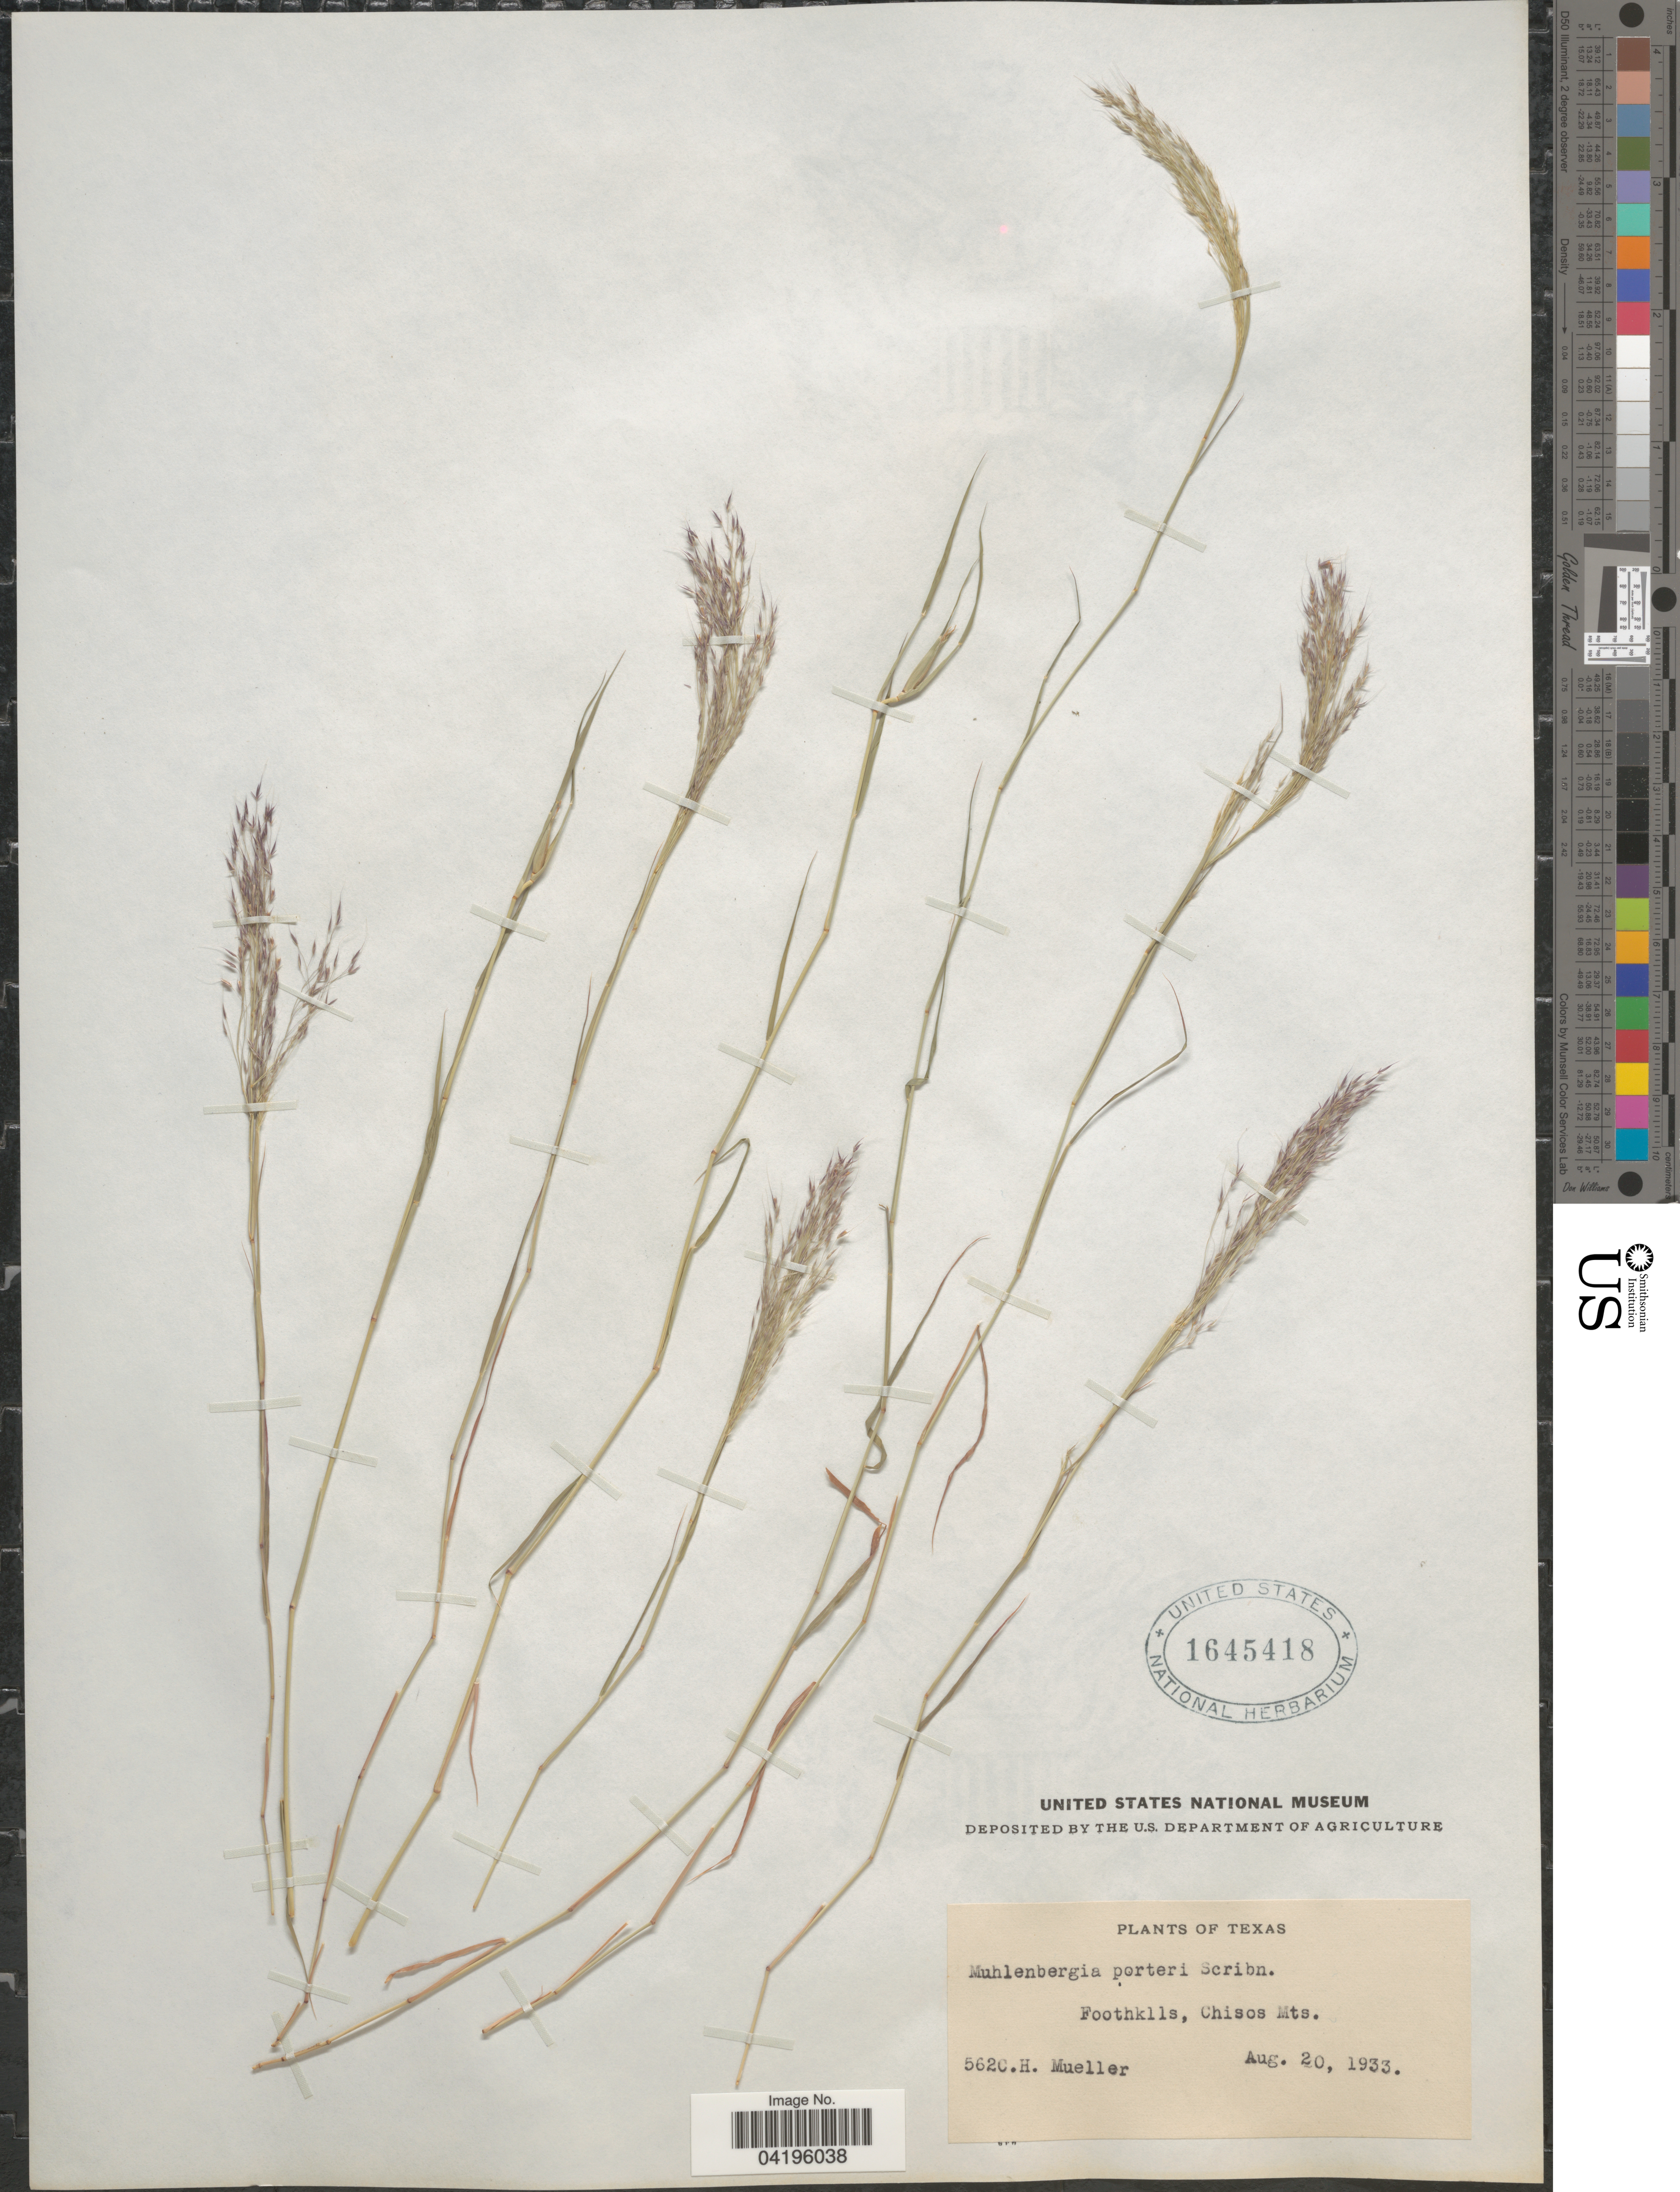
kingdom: Plantae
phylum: Tracheophyta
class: Liliopsida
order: Poales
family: Poaceae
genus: Muhlenbergia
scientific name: Muhlenbergia porteri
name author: Scribn. in W.J. Beal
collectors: C. H. Mueller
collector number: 562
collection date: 1933-08-20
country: United States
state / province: Texas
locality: Foothklls, Chisos Mts.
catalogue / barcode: US 1645418